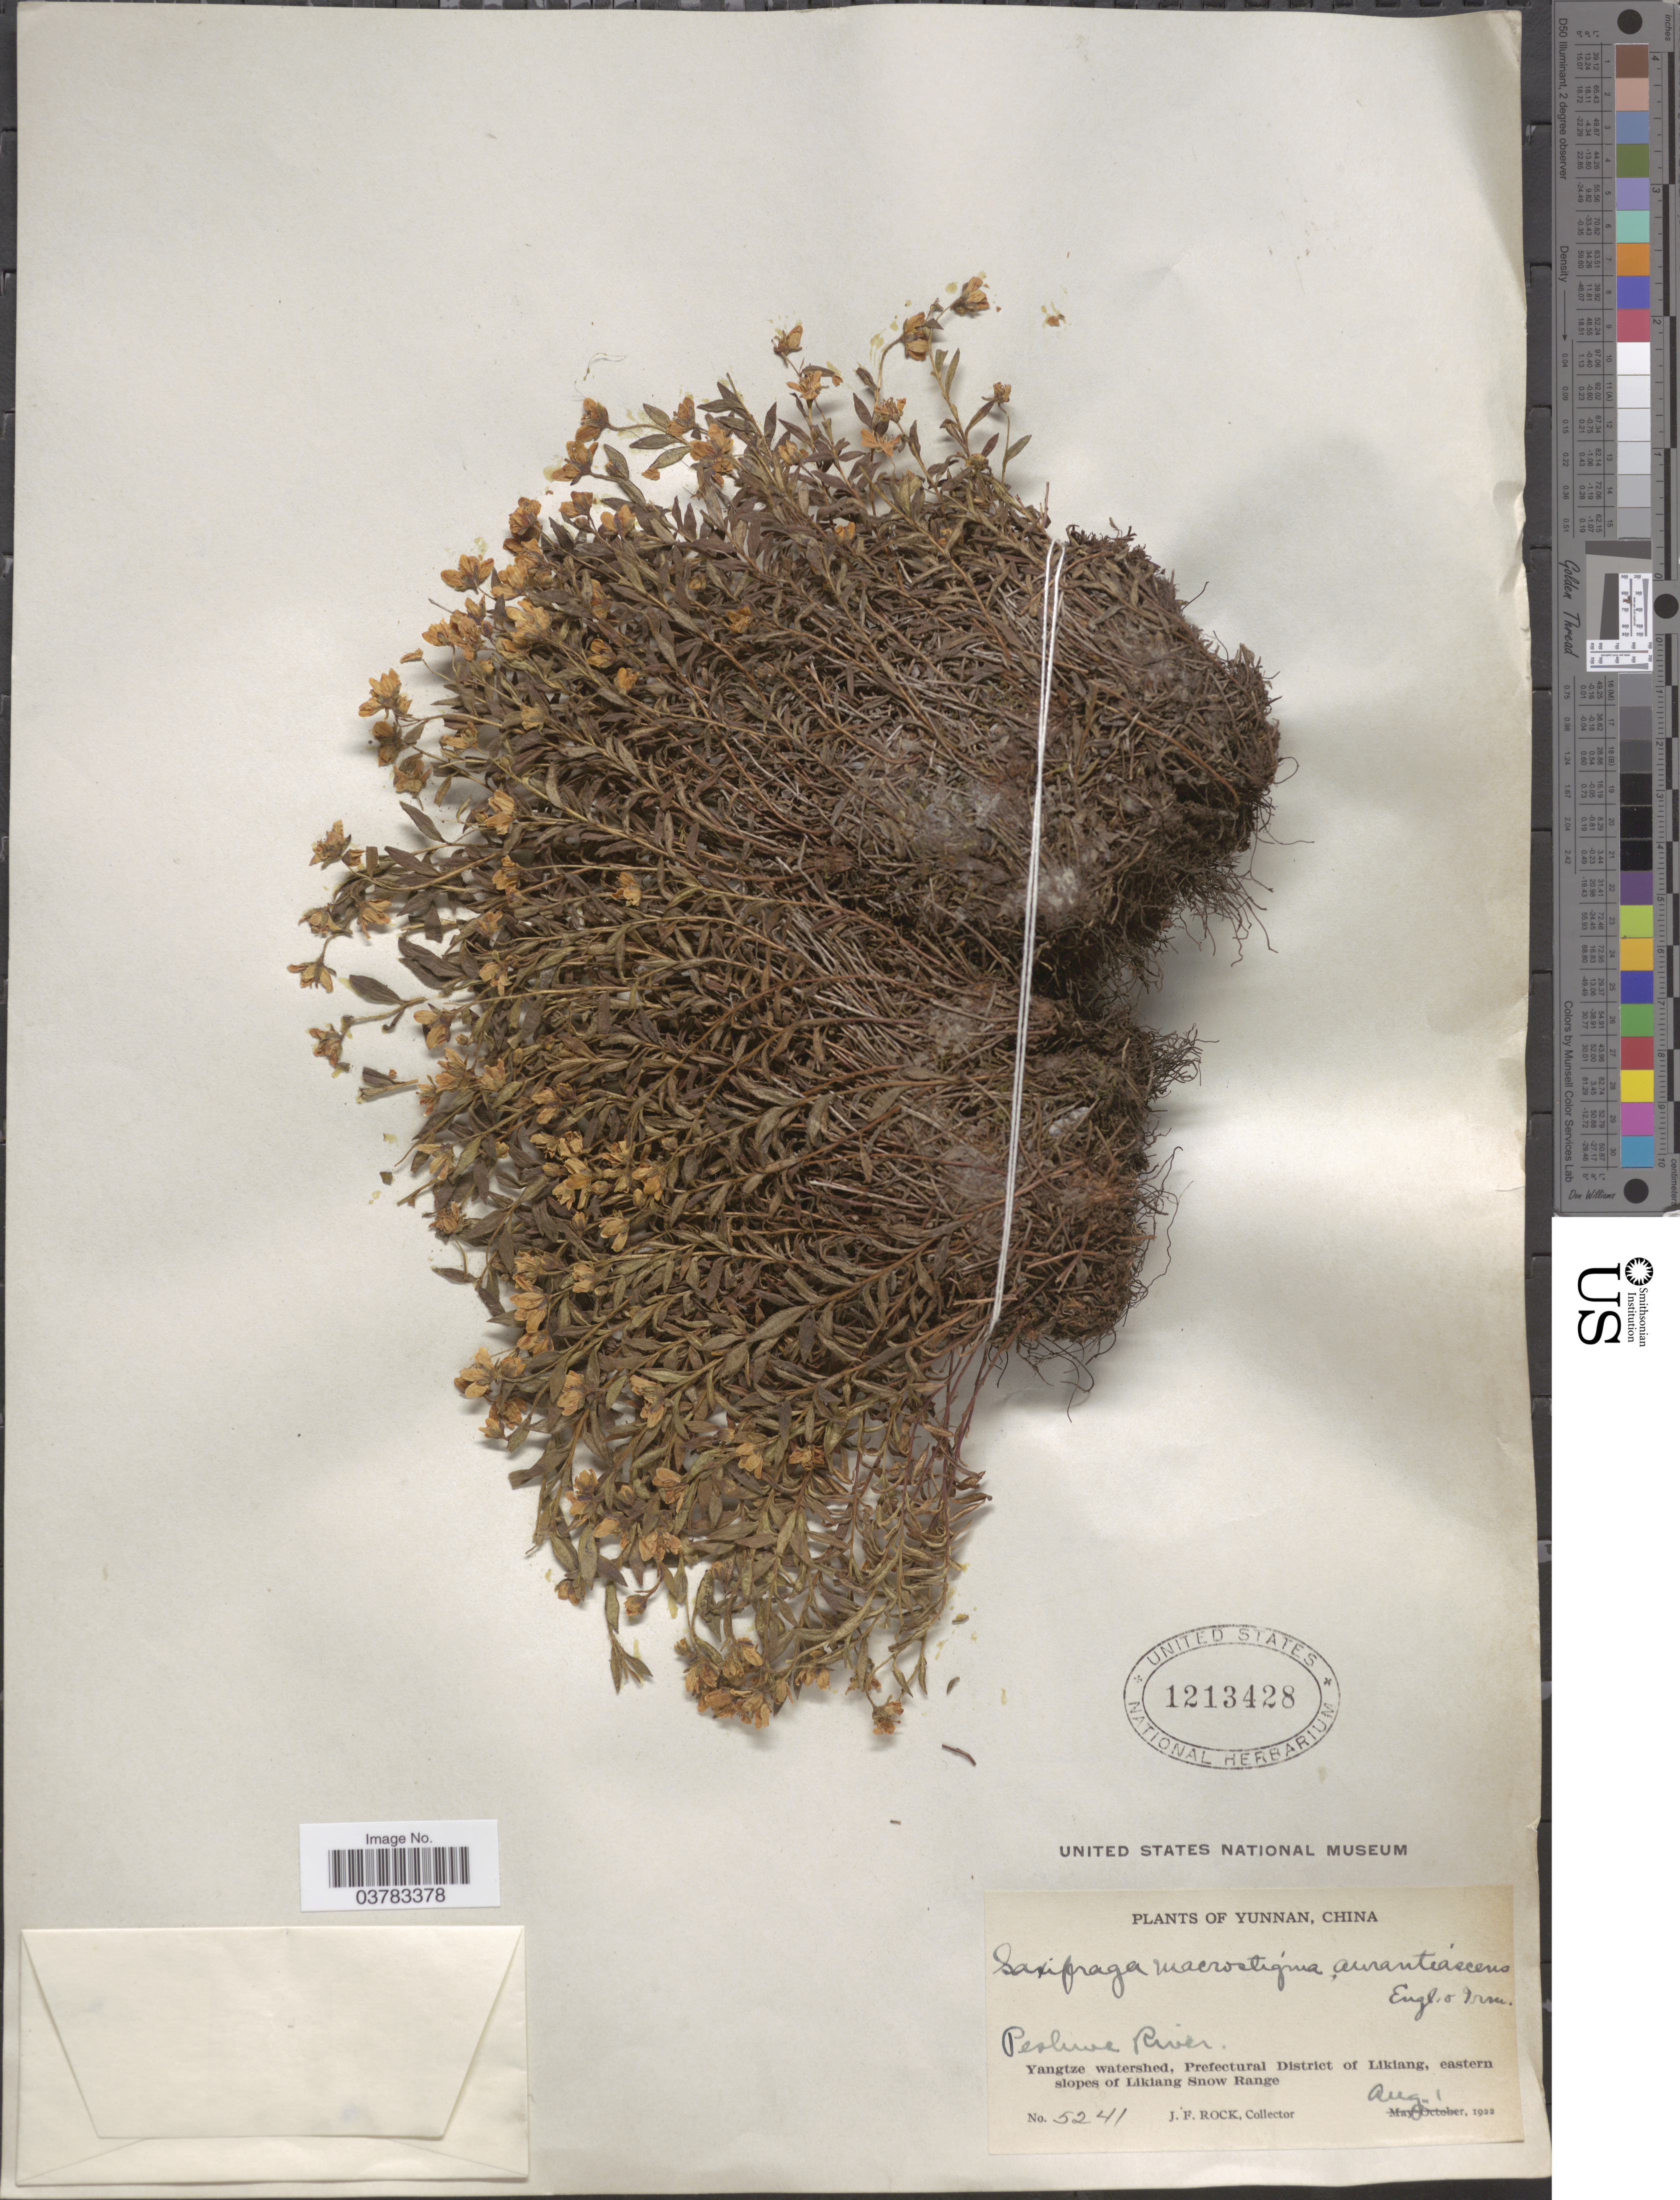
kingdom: Plantae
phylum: Tracheophyta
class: Magnoliopsida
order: Saxifragales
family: Saxifragaceae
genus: Saxifraga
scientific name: Saxifraga macrostigma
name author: Franch.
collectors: J. Rock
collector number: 5241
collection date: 1922-08-01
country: China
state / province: Yunnan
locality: Peshwe River. Yangtze watershed, Prefectural District of Likiang, eastern slopes of Likiang Snow Range.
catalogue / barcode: US 1213428